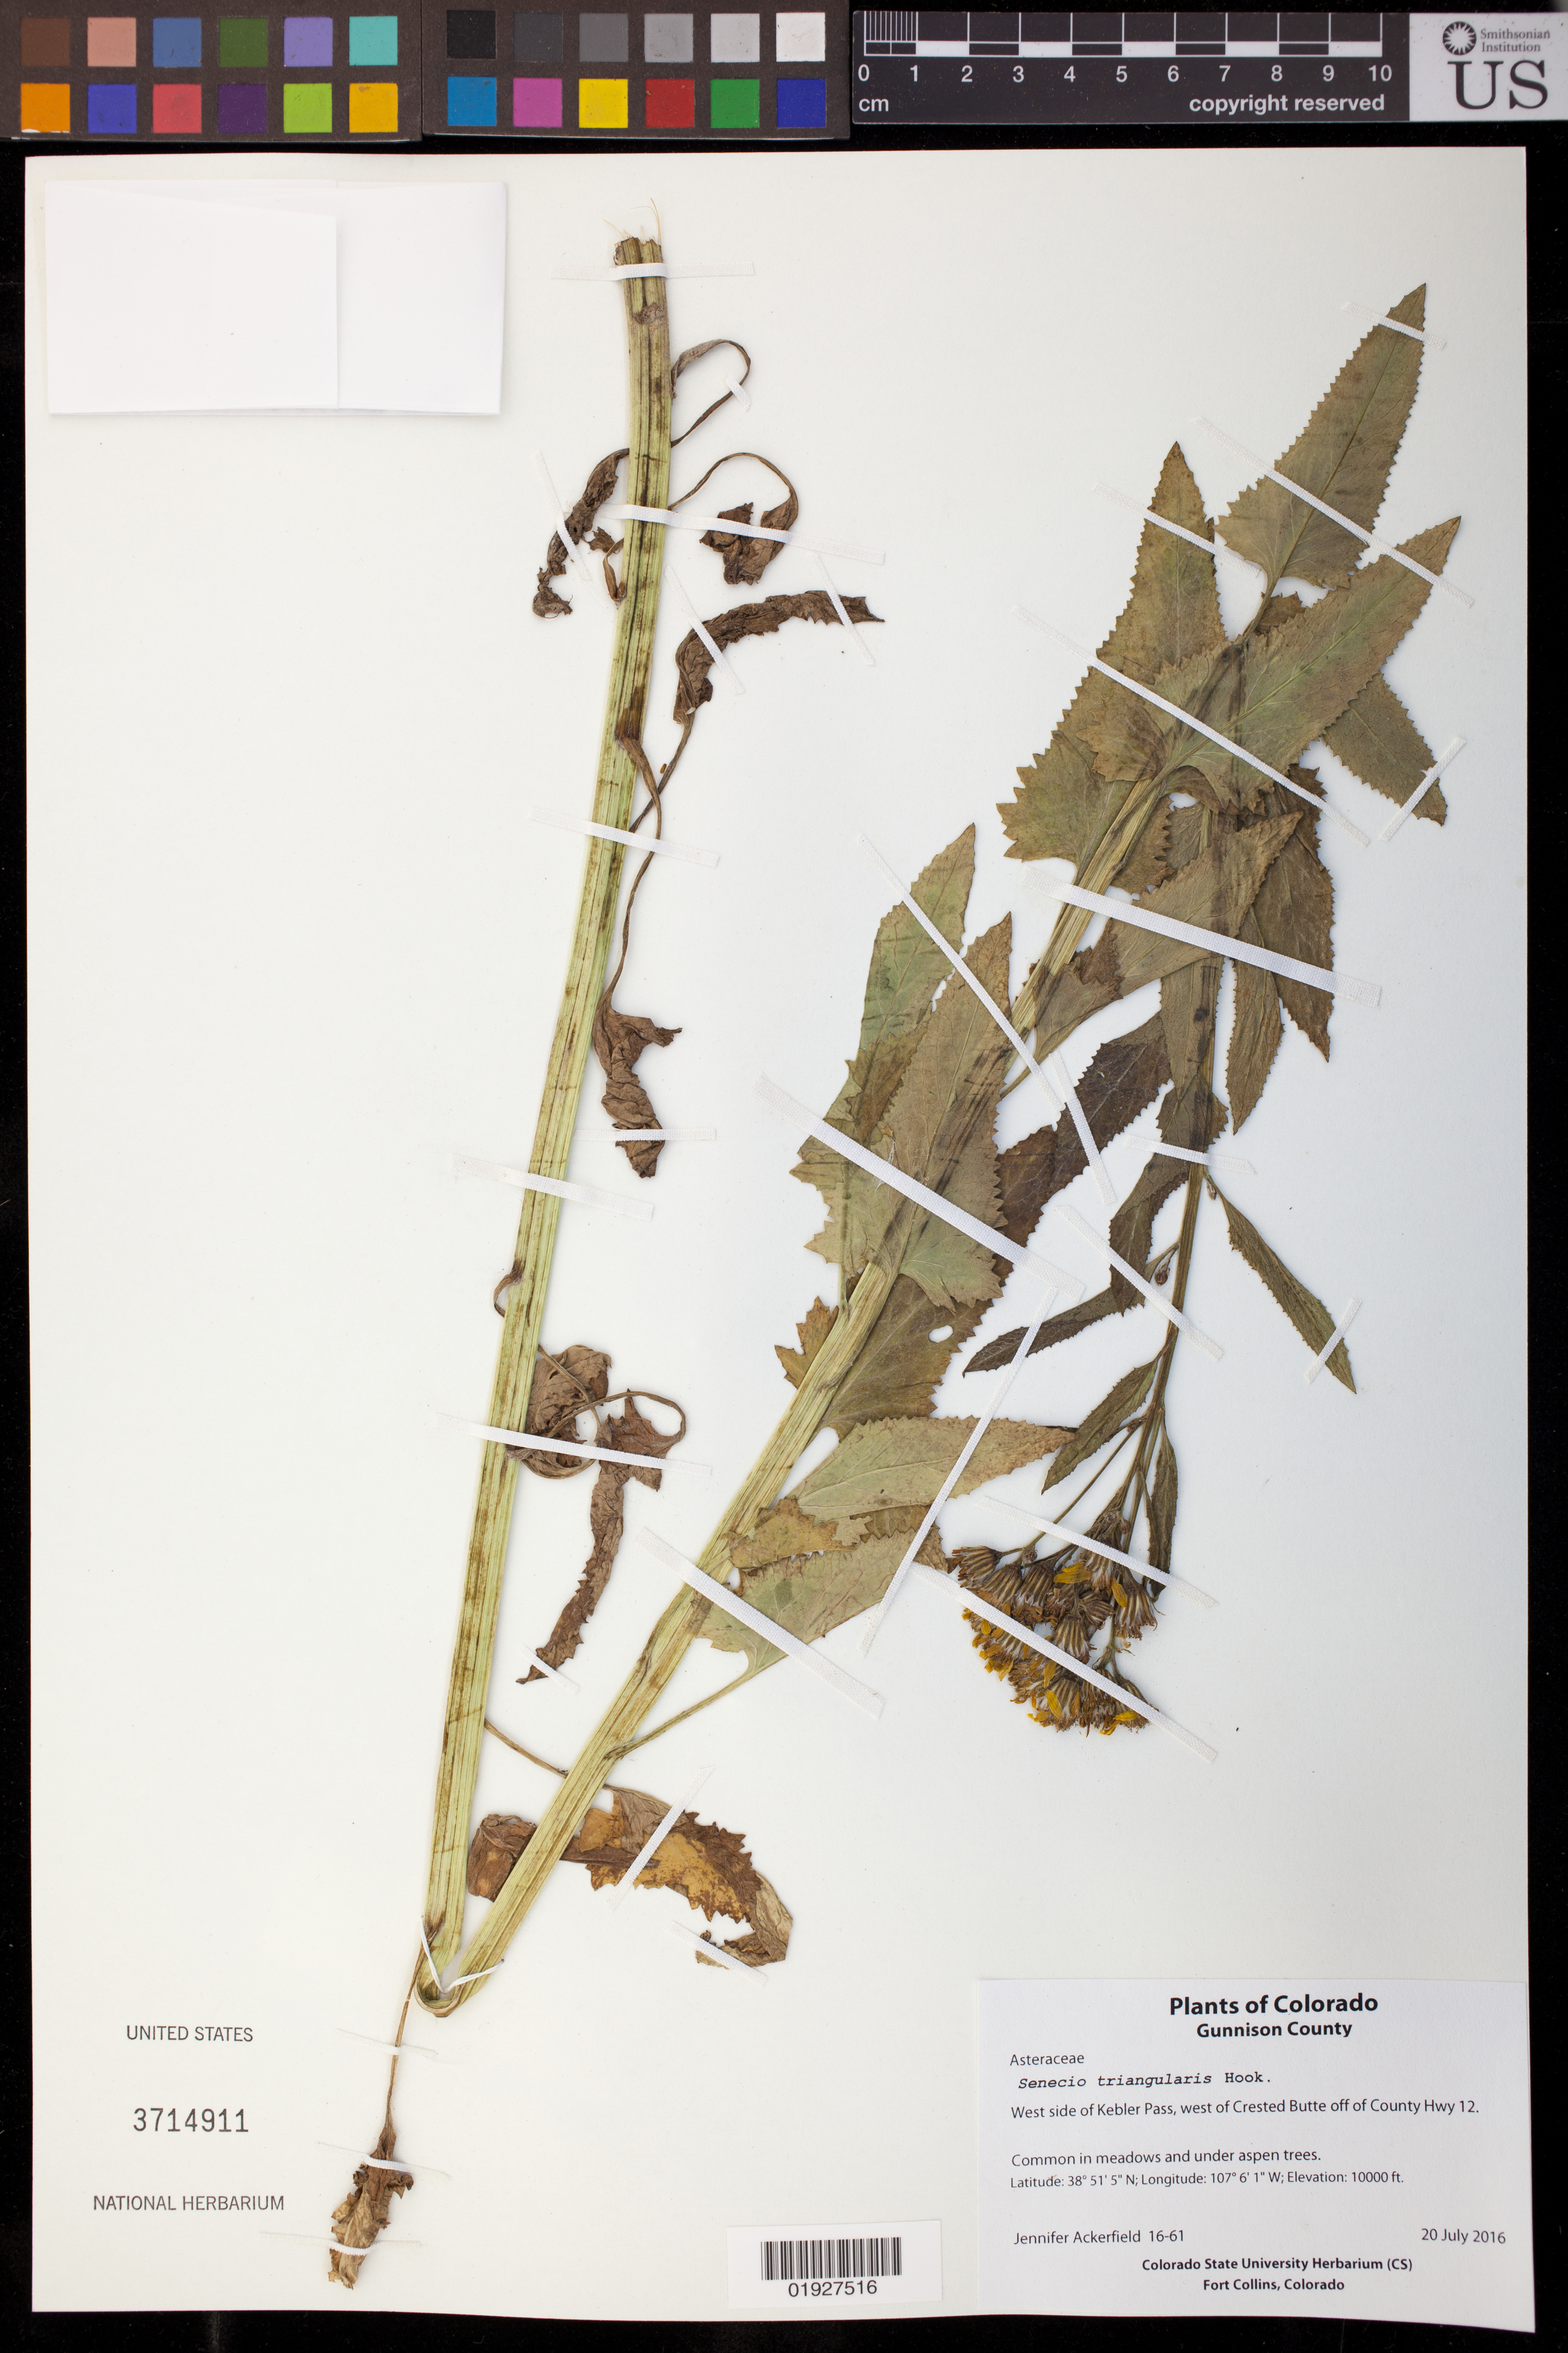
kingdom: Plantae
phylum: Tracheophyta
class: Magnoliopsida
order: Asterales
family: Asteraceae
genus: Senecio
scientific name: Senecio triangularis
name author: Hook.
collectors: J. Ackerfield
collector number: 16-61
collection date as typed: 20 July 2016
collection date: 2016-07-20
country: United States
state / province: Colorado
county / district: Gunnison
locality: West side of Kebler Pass, W of Crested Butte off of County Hwy 12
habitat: Common in meadows and under aspen trees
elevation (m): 3048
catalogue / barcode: US 3714911